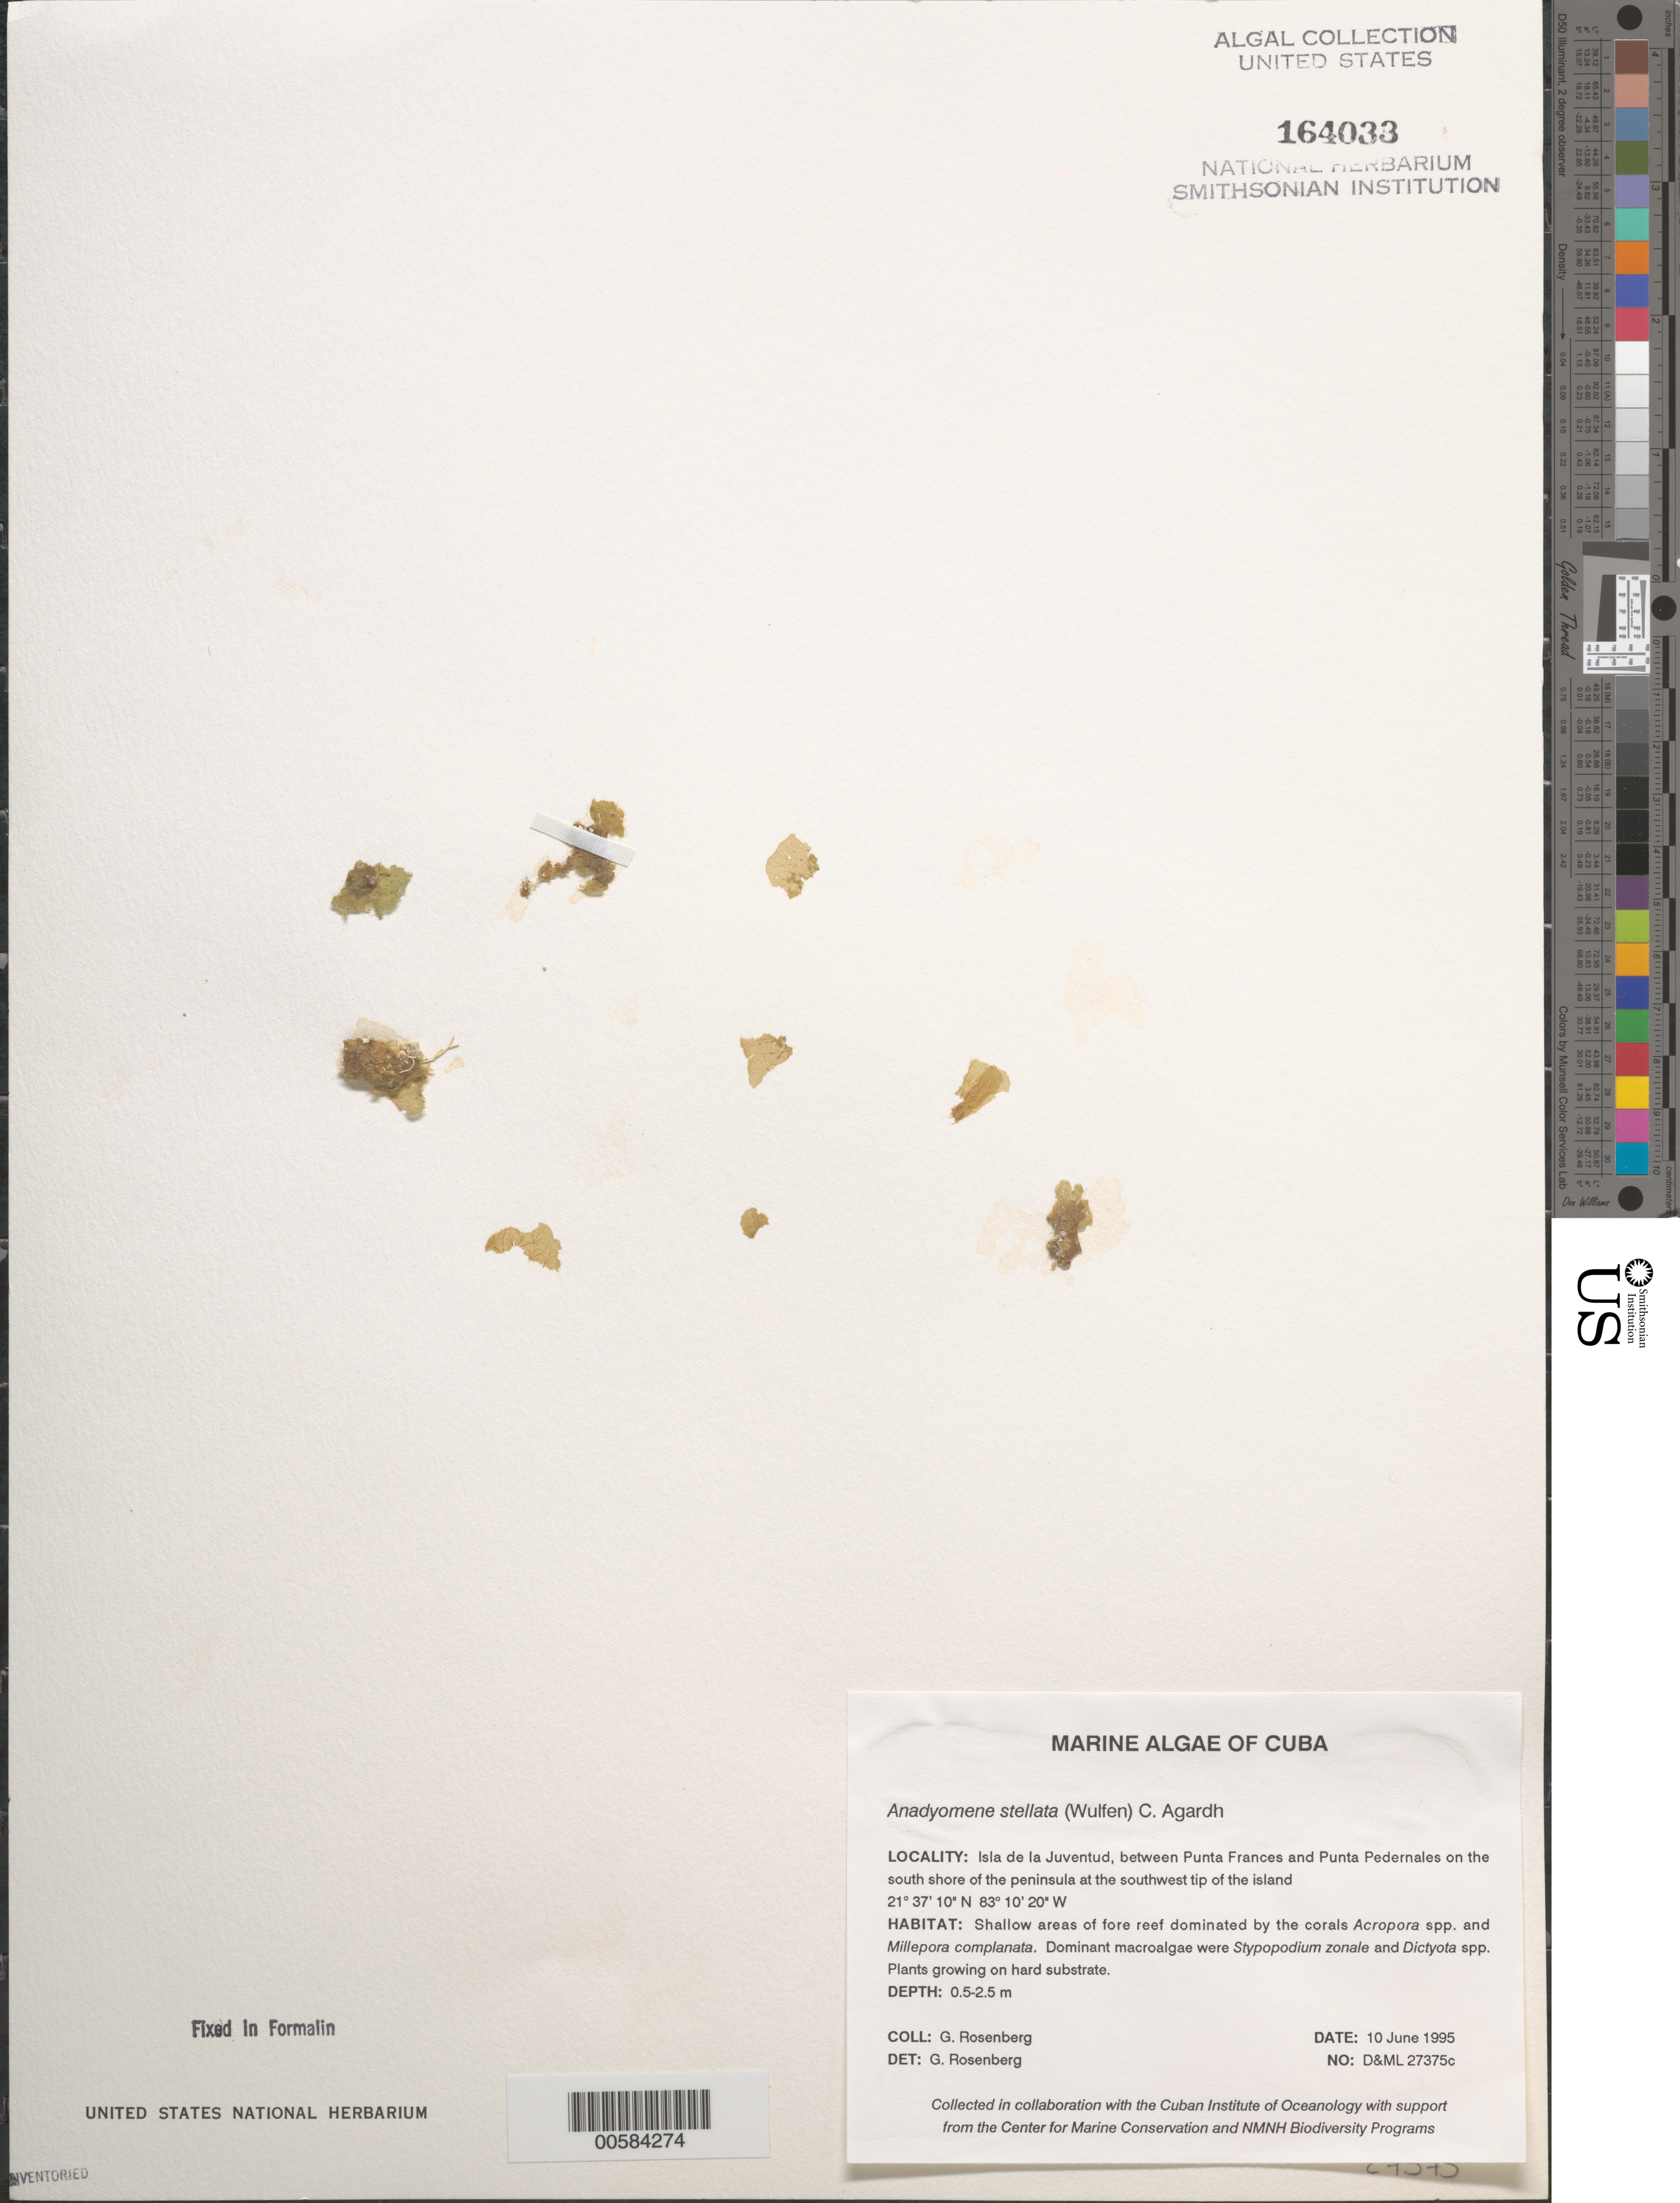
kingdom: Plantae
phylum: Chlorophyta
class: Ulvophyceae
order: Cladophorales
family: Anadyomenaceae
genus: Anadyomene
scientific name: Anadyomene stellata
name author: (Wulfen) C. Agardh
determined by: Rosenberg, G.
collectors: G. Rosenberg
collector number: D&ML 27375c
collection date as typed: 10 Jun 1995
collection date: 1995-06-10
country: Cuba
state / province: Isla de La Juventud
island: Isla de la Juventud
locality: Between Punta Frances and Punta Pedernales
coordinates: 21 37' 10" N, 83 10' 20" W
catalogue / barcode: US 164033